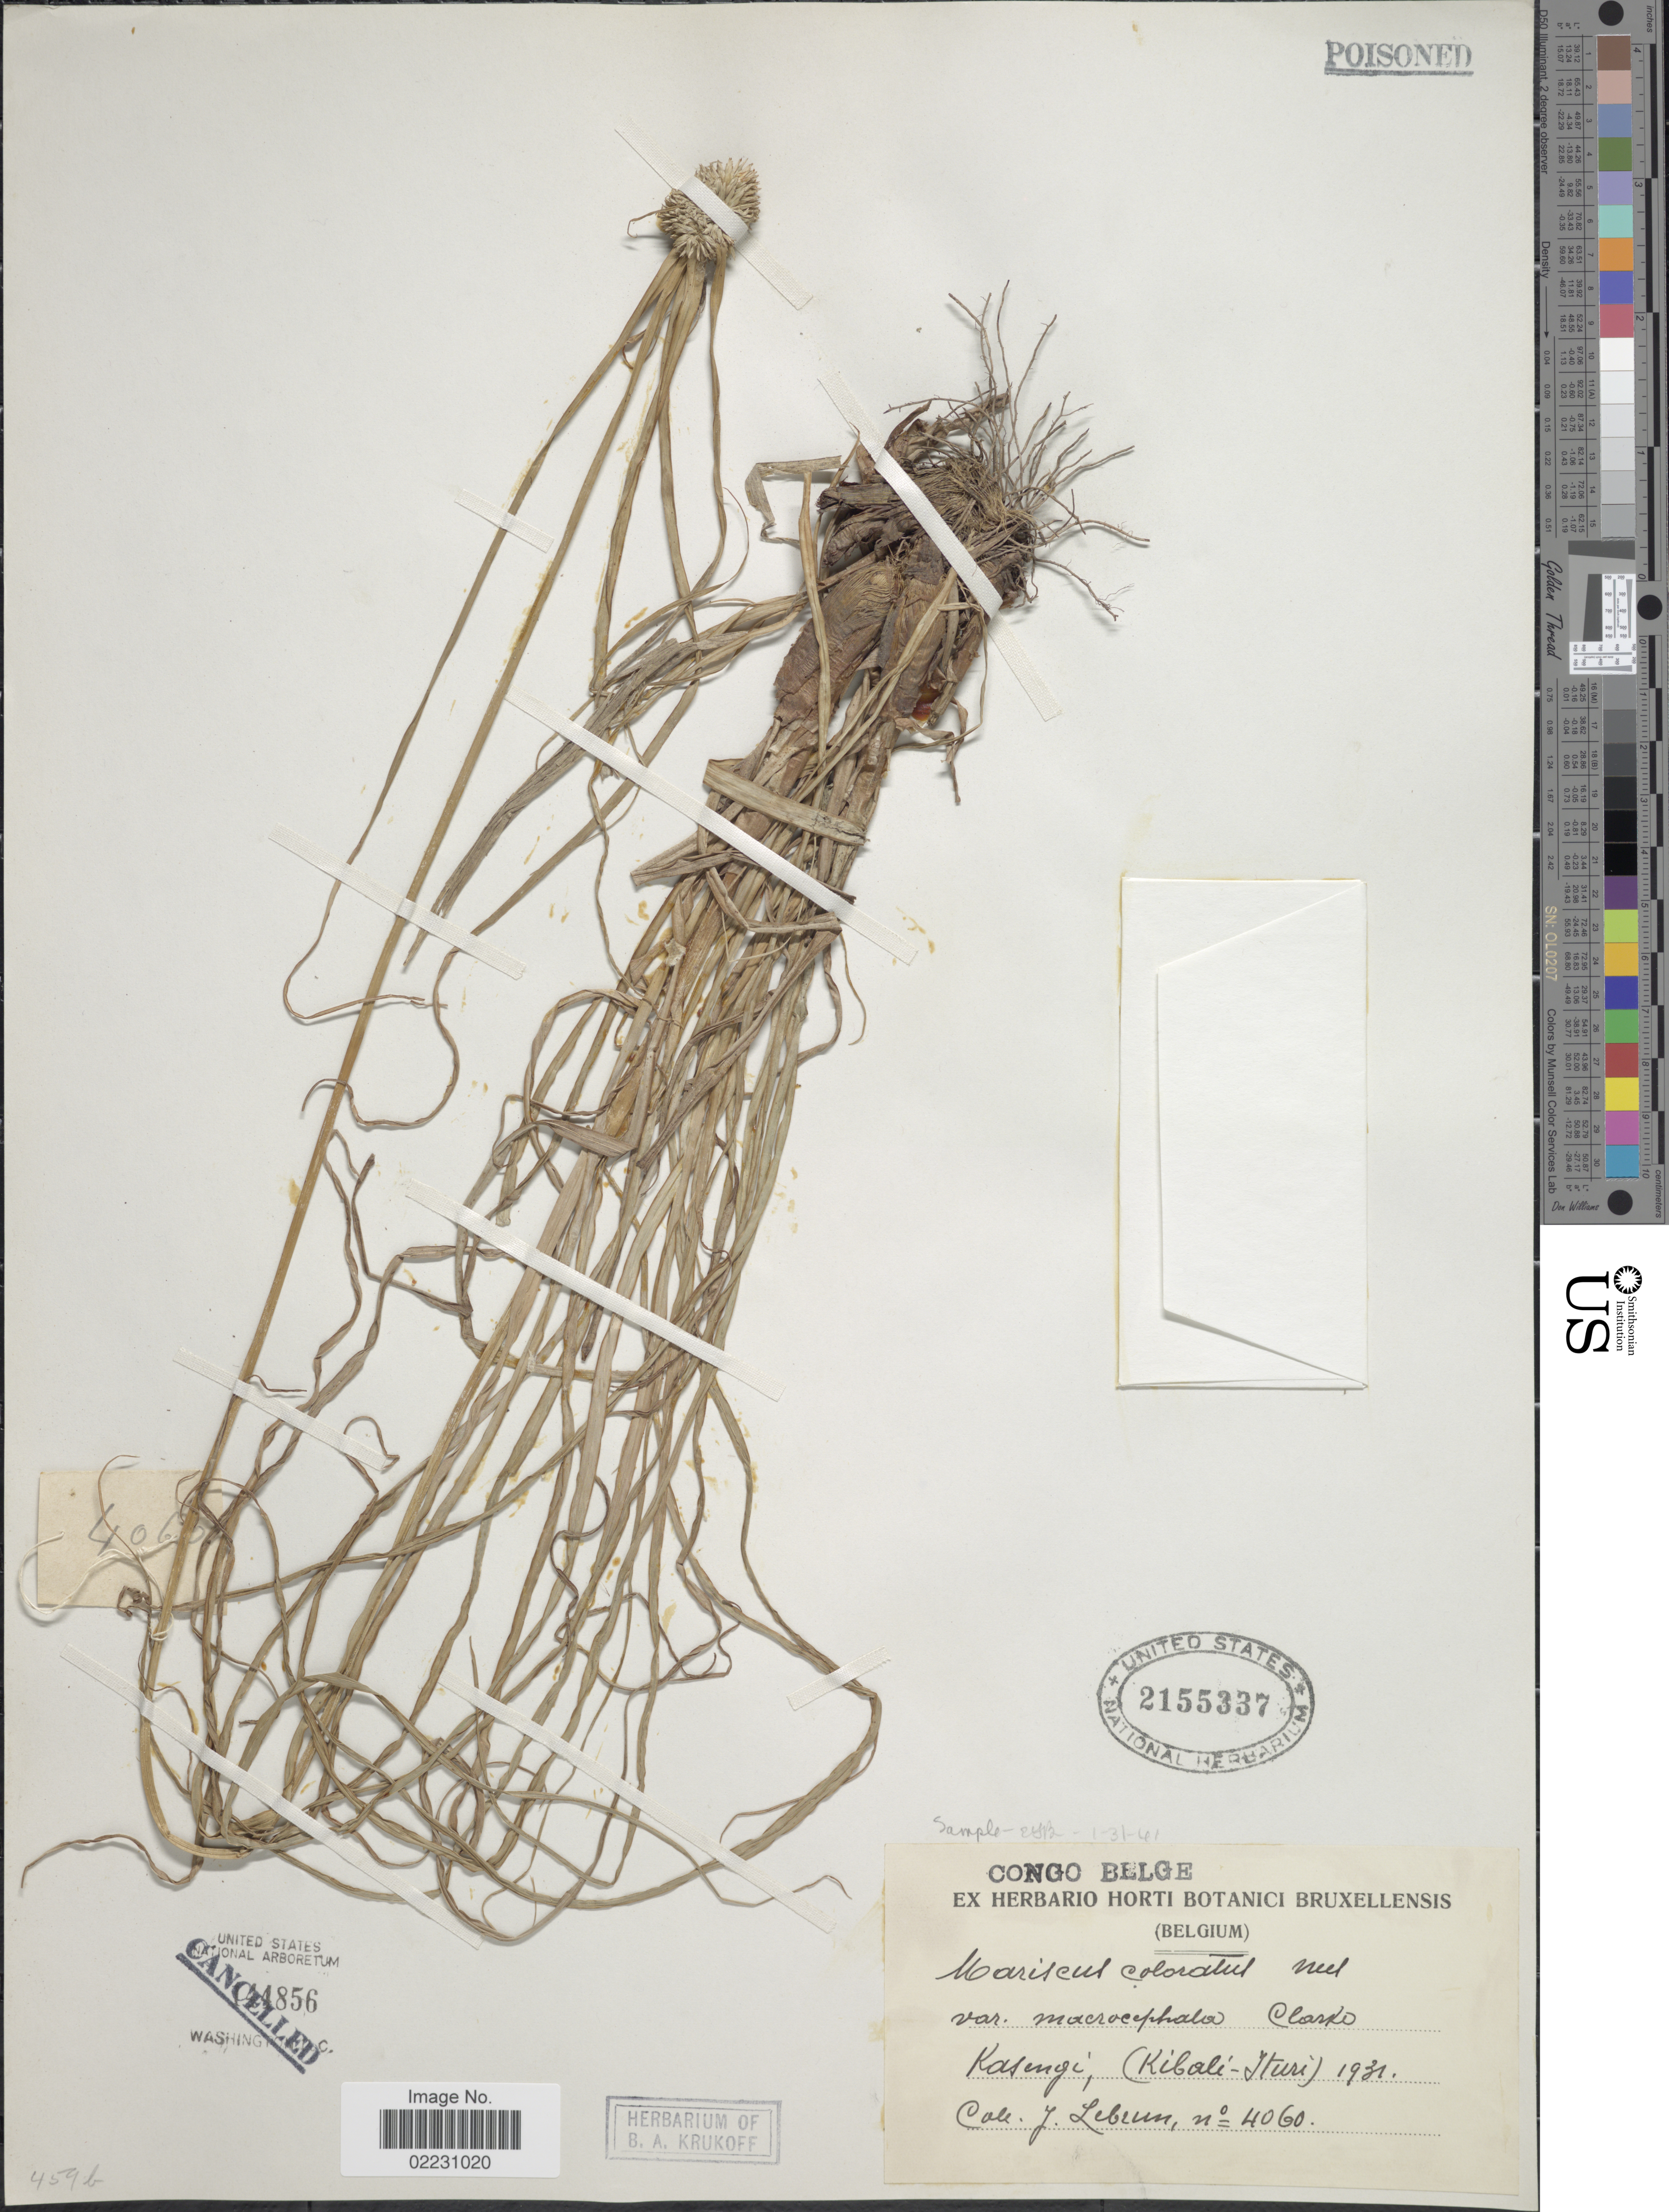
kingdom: Plantae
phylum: Tracheophyta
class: Liliopsida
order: Poales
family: Cyperaceae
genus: Cyperus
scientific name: Cyperus dubius Rottb. var. dubius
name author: Rottb.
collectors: J. A. Lebrun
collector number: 4060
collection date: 1931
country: Congo, Democratic Republic of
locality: Congo Belge, Kasengi (Kibali-Ituri).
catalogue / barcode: US 2155337